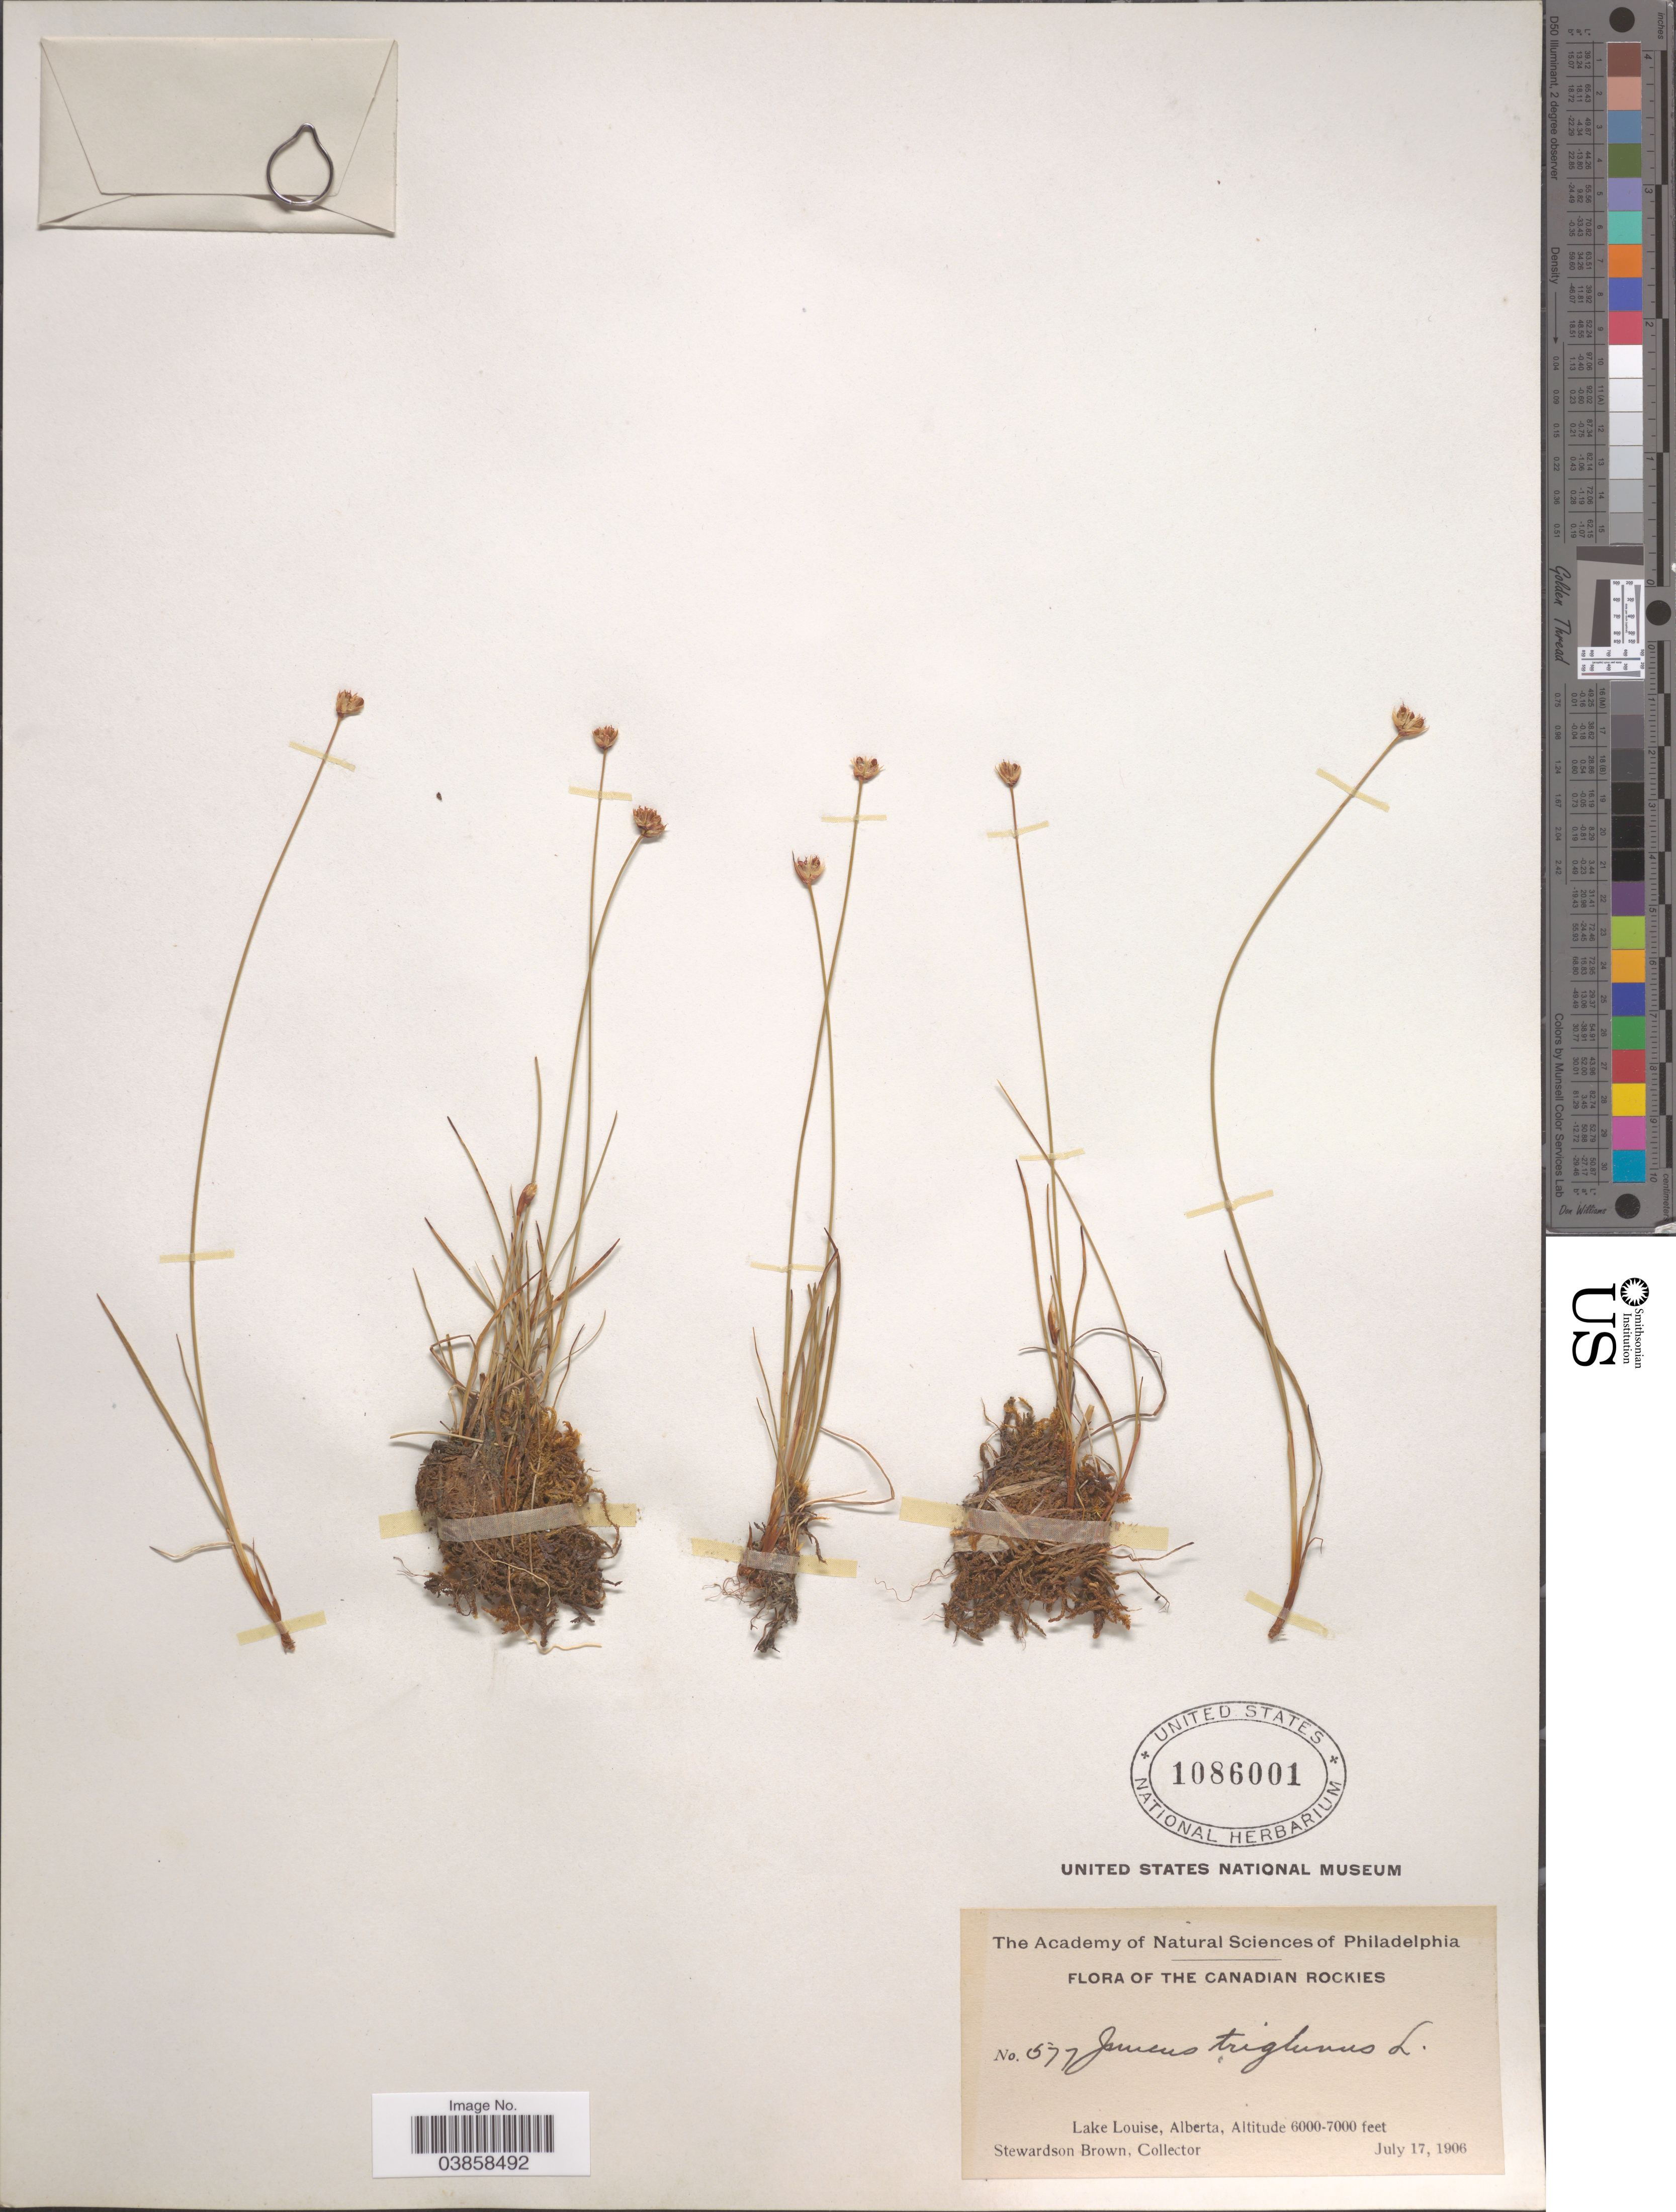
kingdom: Plantae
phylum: Tracheophyta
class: Liliopsida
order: Poales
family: Juncaceae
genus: Juncus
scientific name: Juncus triglumis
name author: L.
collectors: S. Brown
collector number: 577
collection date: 1906-07-17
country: Canada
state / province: Alberta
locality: The Canadian Rockies. Lake Louise.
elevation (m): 1829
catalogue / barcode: US 1086001